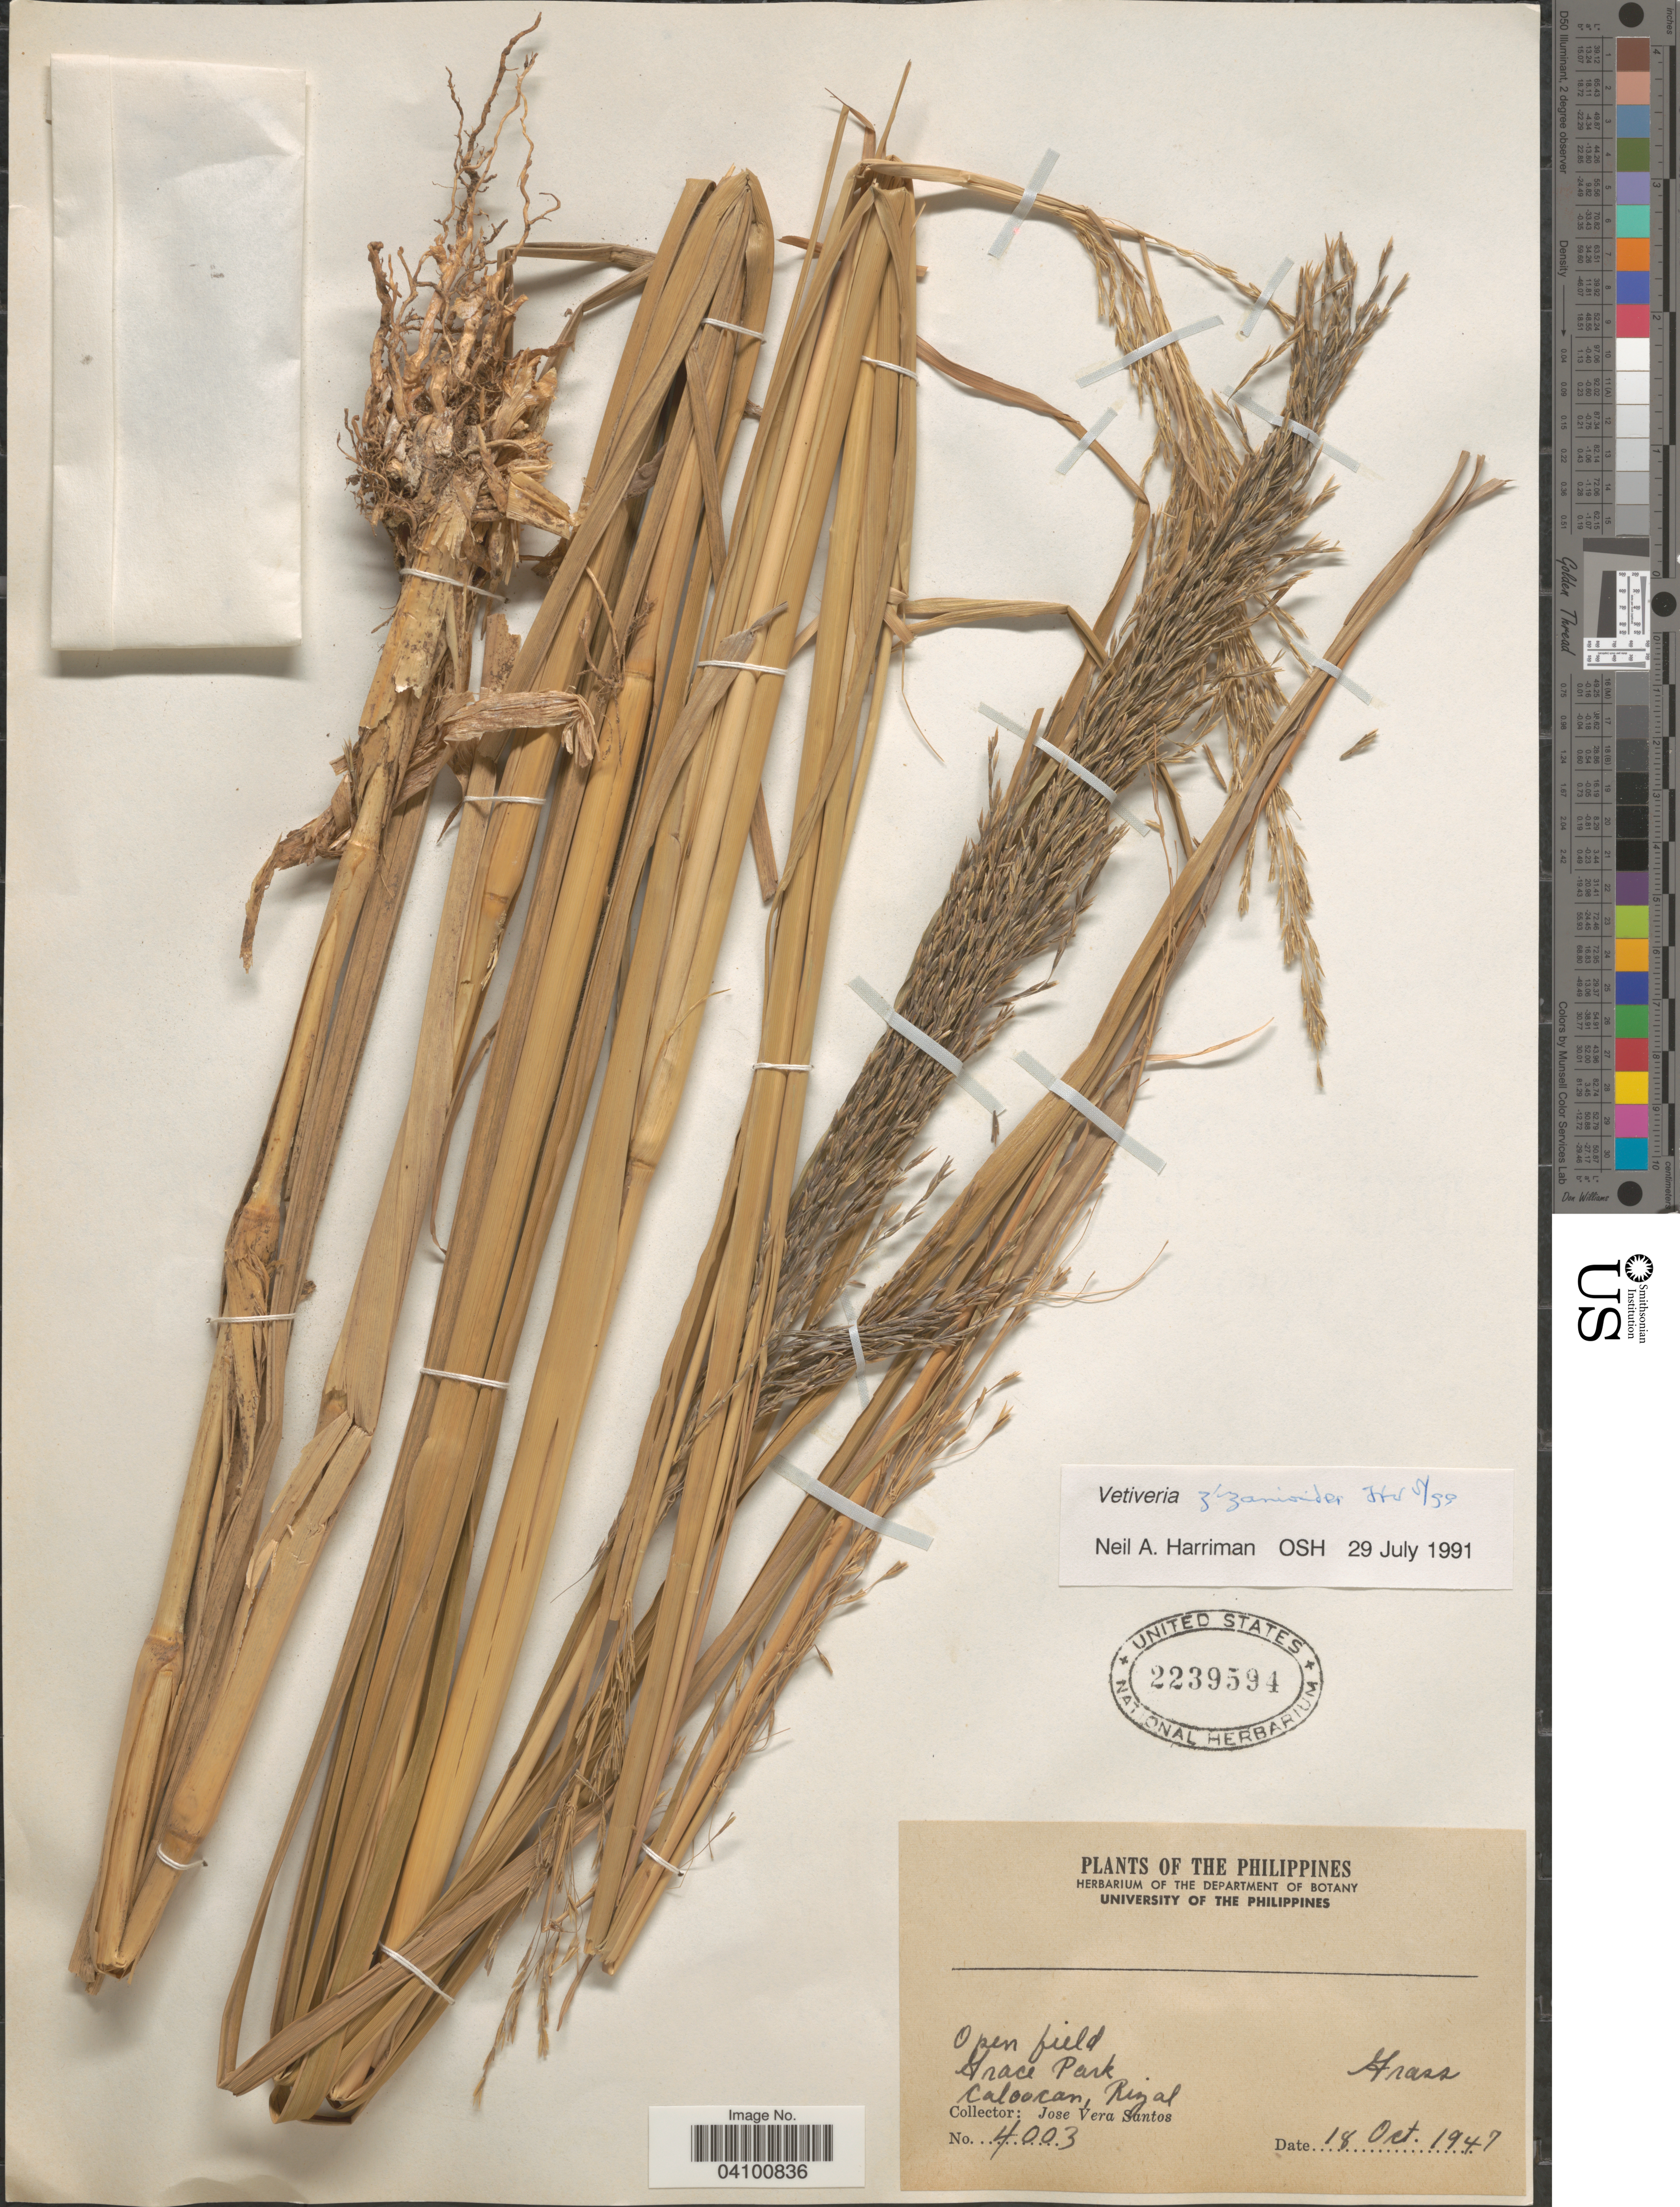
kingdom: Plantae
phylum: Tracheophyta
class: Liliopsida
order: Poales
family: Poaceae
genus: Chrysopogon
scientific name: Chrysopogon zizanioides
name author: (L.) Roberty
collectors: J. Vera Santos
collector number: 4003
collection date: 1947-10-18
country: Philippines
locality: Grace Park. Caloocan, Rizal.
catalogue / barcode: US 2239594